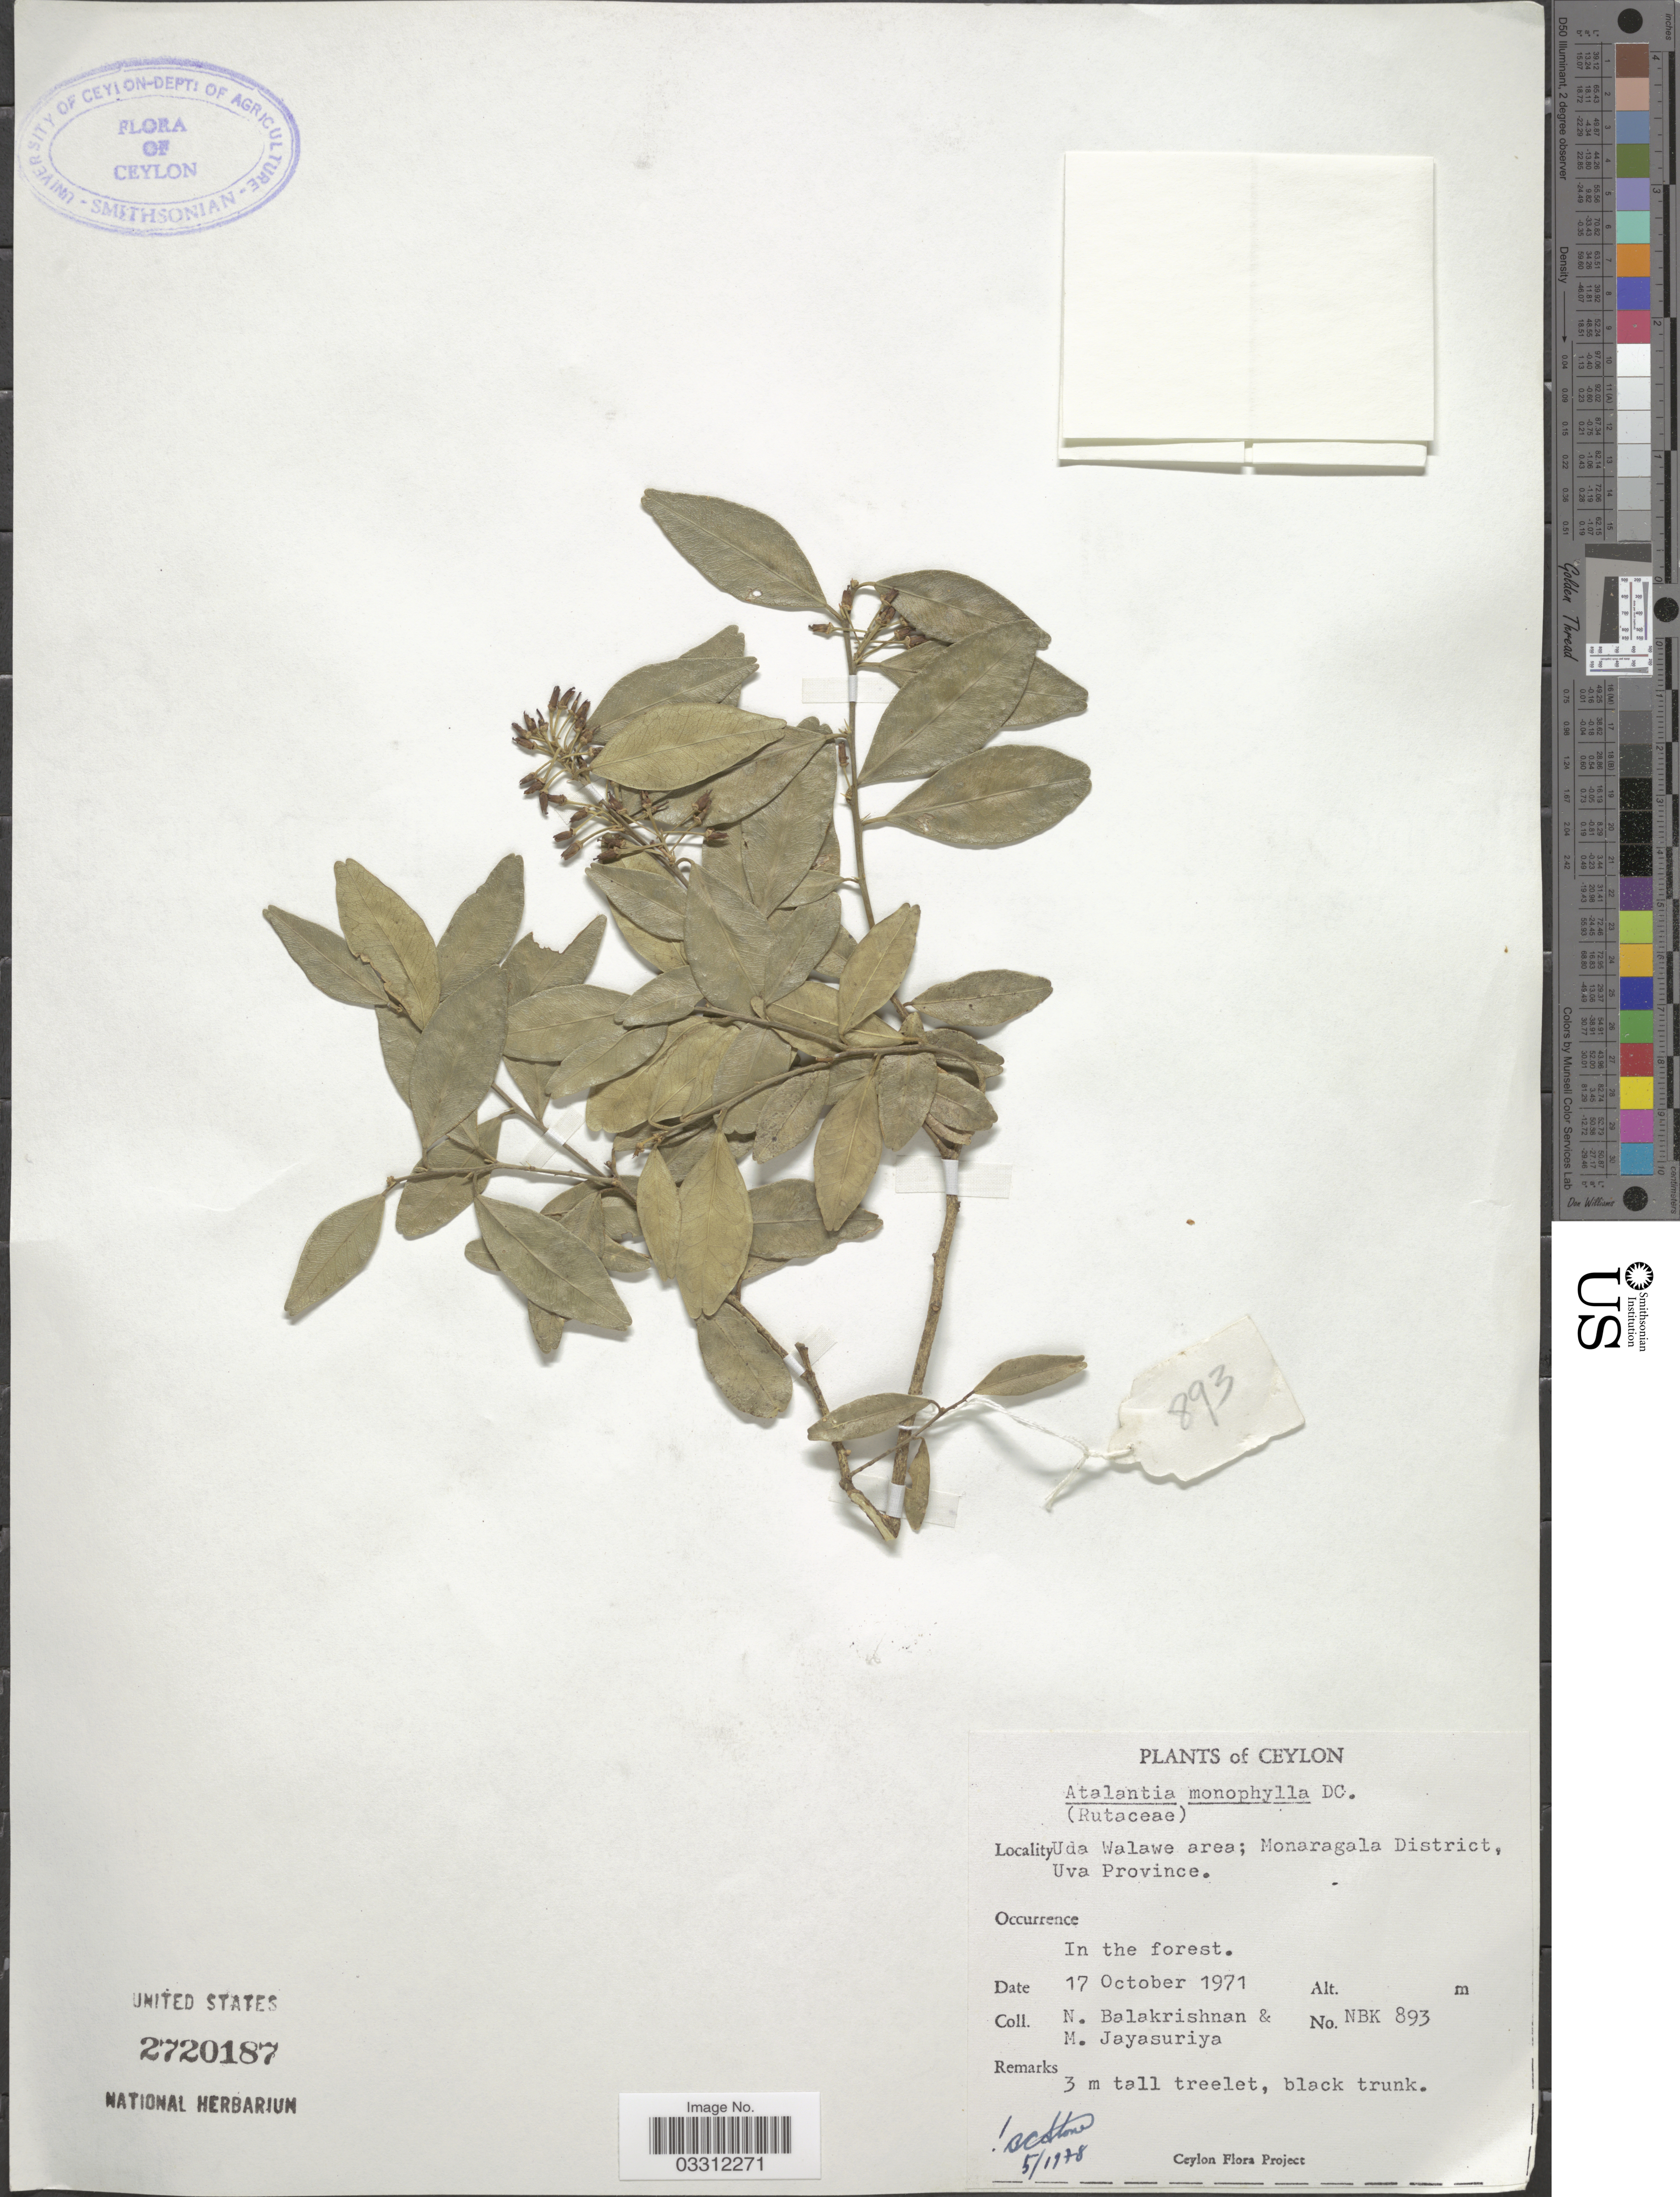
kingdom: Plantae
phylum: Tracheophyta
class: Magnoliopsida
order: Sapindales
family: Rutaceae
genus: Atalantia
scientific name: Atalantia monophylla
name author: (L.) DC.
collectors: N. Balakrishnan & M. Jayasuriya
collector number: NBK893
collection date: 1971-10-17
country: Sri Lanka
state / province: Uva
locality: Ceylon, Uda Walawe area; Monaragala District.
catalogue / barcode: US 2720187